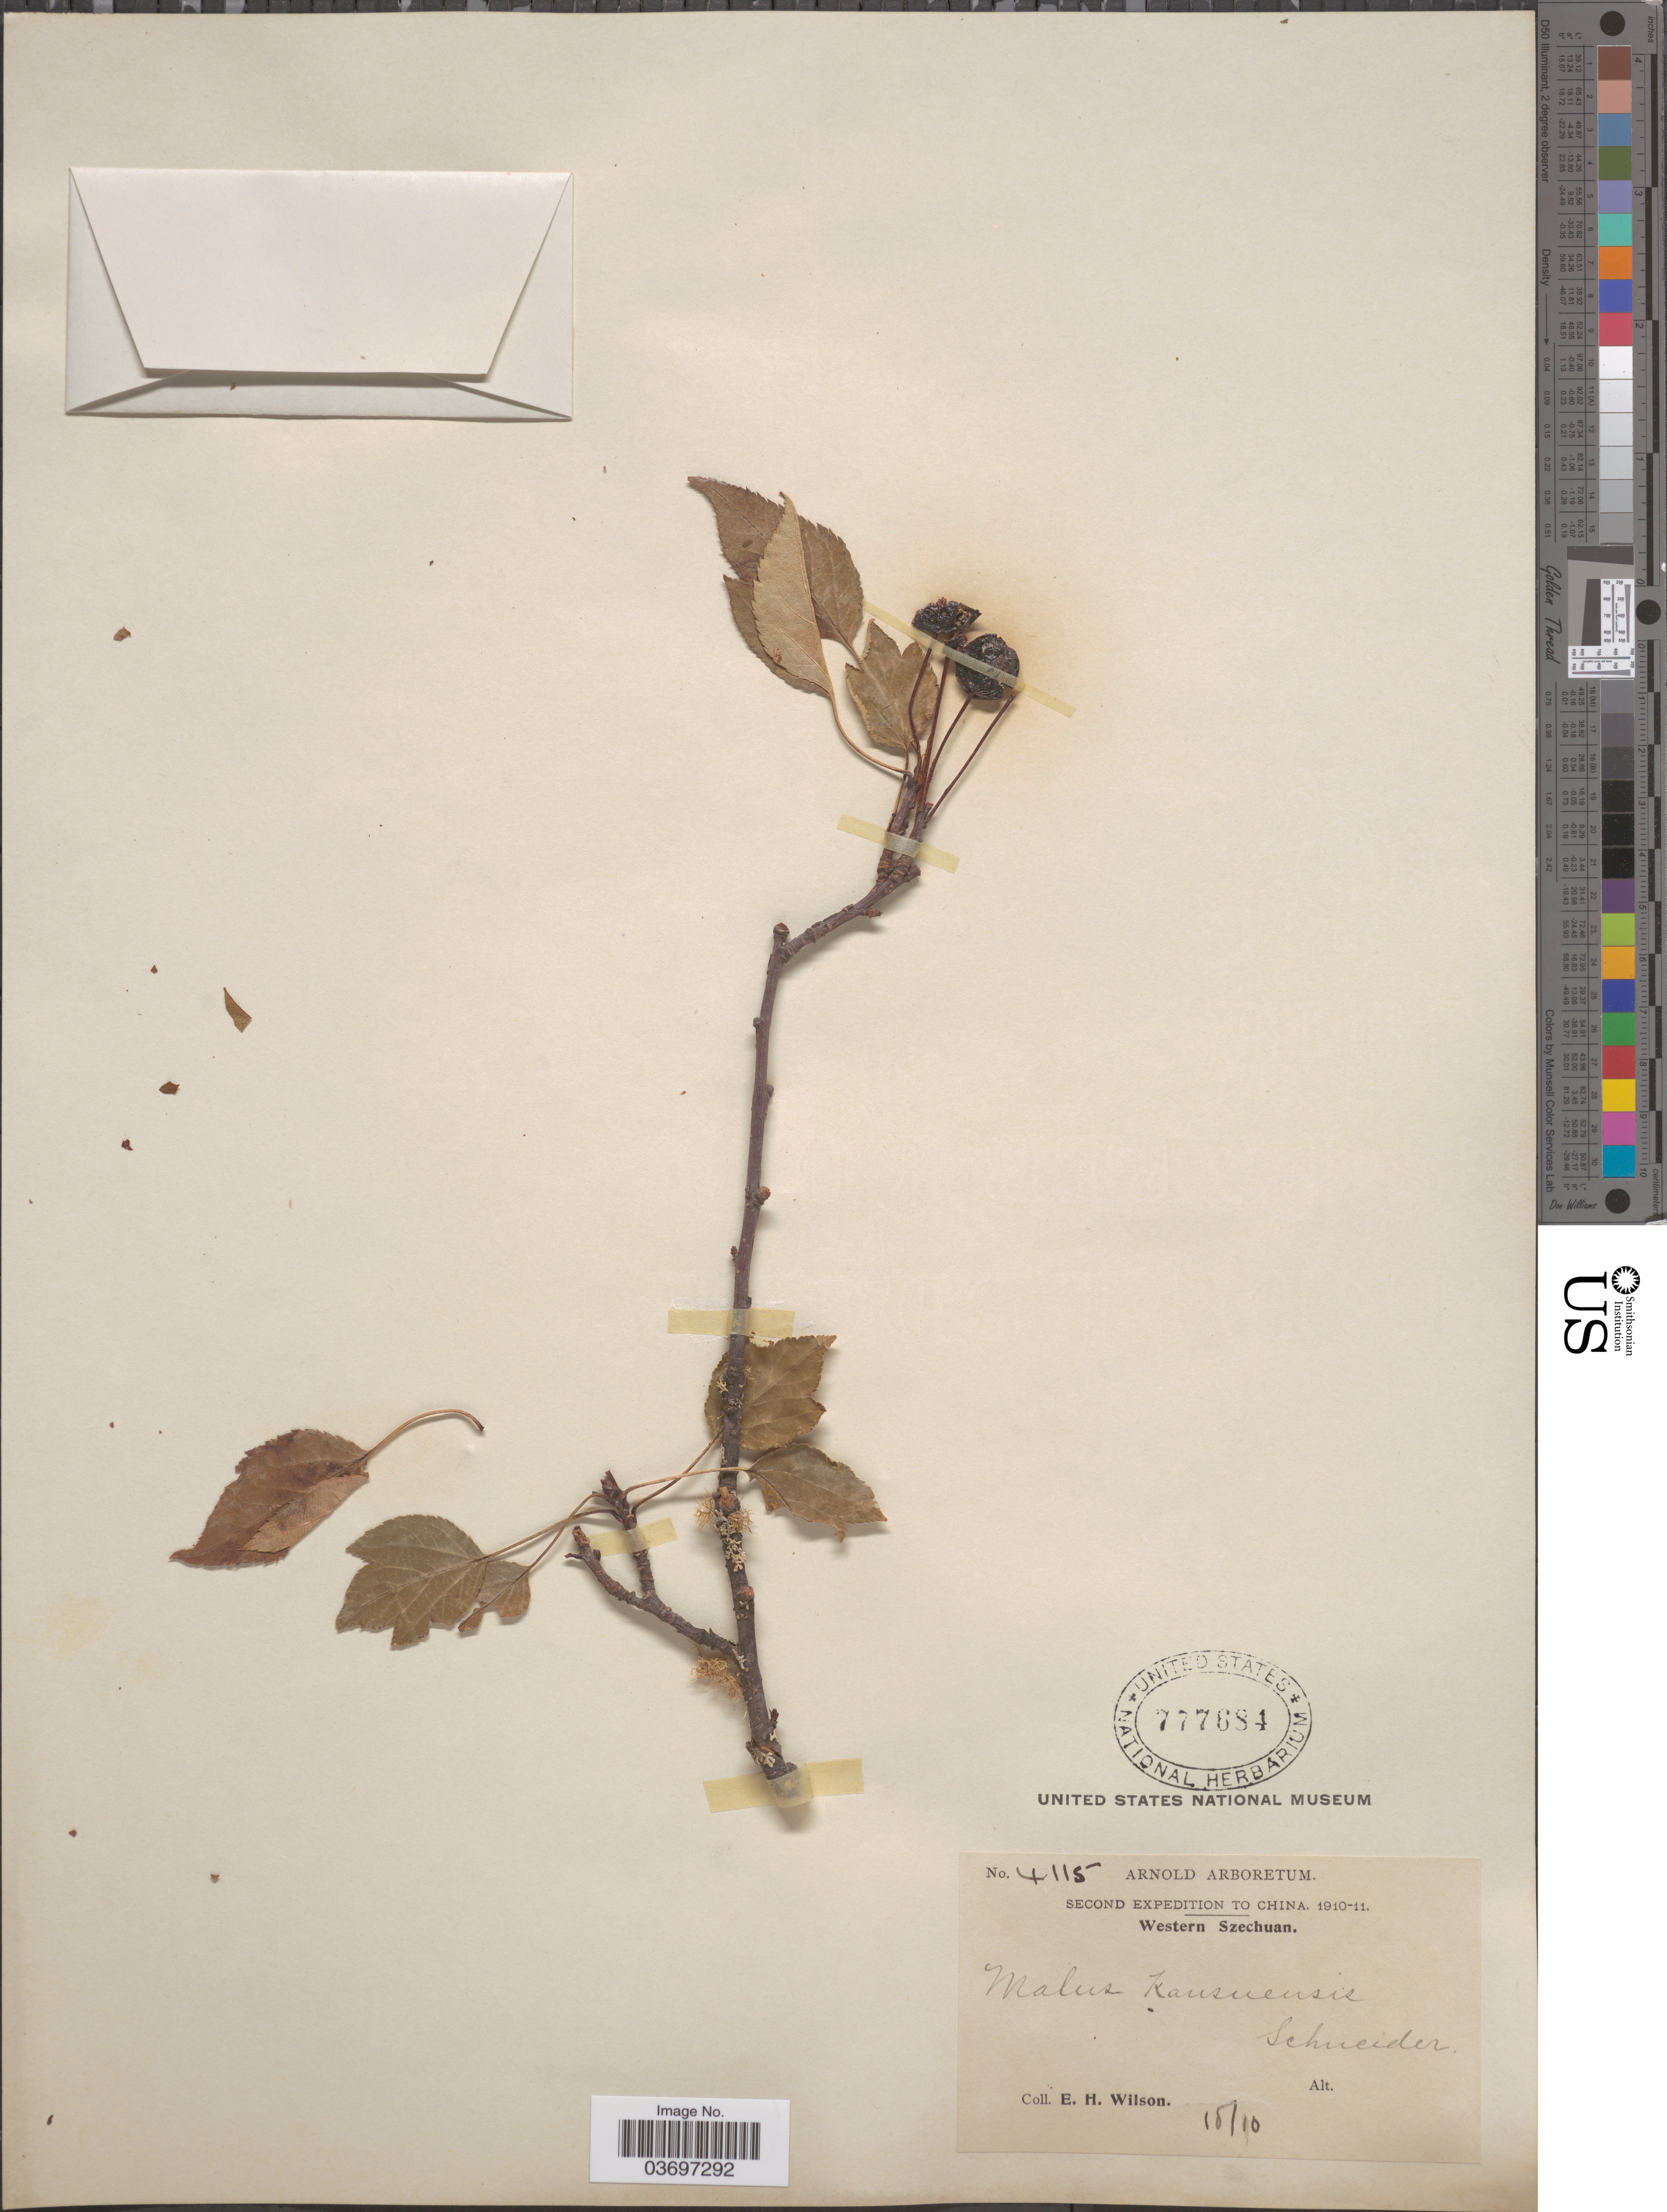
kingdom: Plantae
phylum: Tracheophyta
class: Magnoliopsida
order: Rosales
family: Rosaceae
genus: Malus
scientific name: Malus kansuensis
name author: (Batalin) C.K. Schneid.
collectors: E. Wilson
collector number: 4115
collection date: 1910-10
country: China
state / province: Sichuan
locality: Western Szechuan.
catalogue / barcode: US 777684